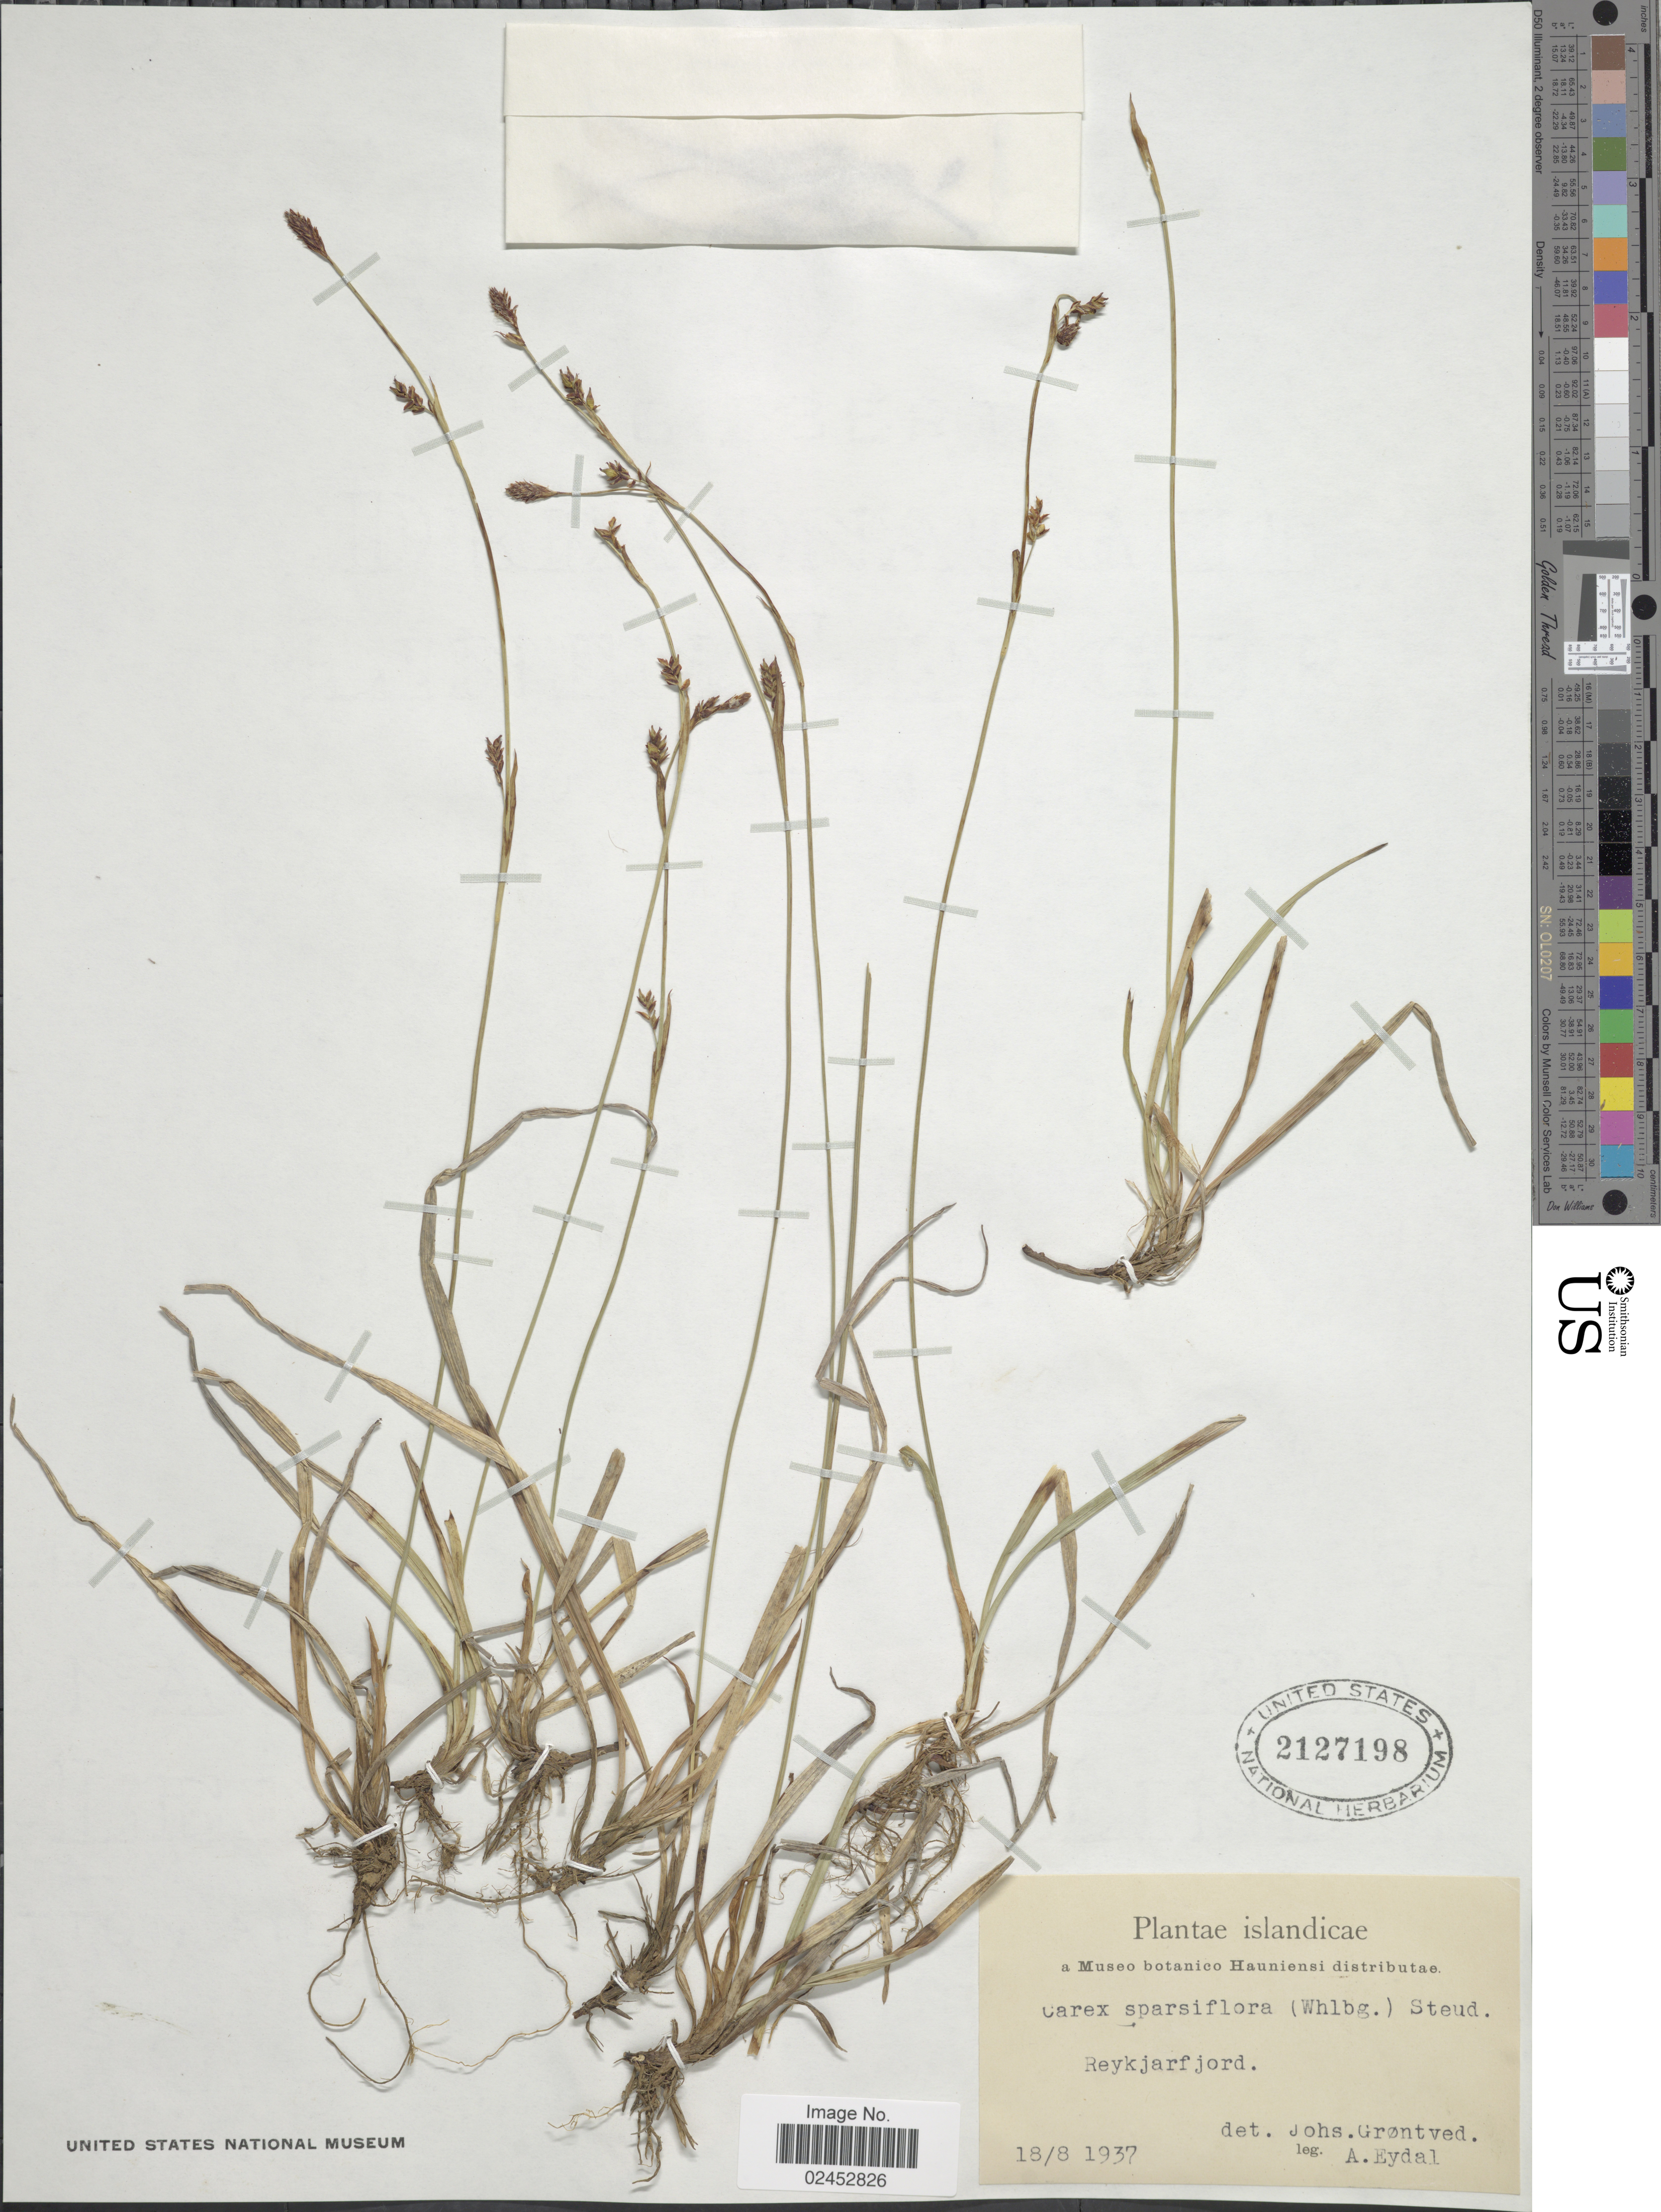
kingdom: Plantae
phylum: Tracheophyta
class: Liliopsida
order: Poales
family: Cyperaceae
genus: Carex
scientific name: Carex vaginata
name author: Tausch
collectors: A. Eydal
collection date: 1937-08-18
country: Iceland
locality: Islandicae, Reykjarfjord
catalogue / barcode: US 2127198